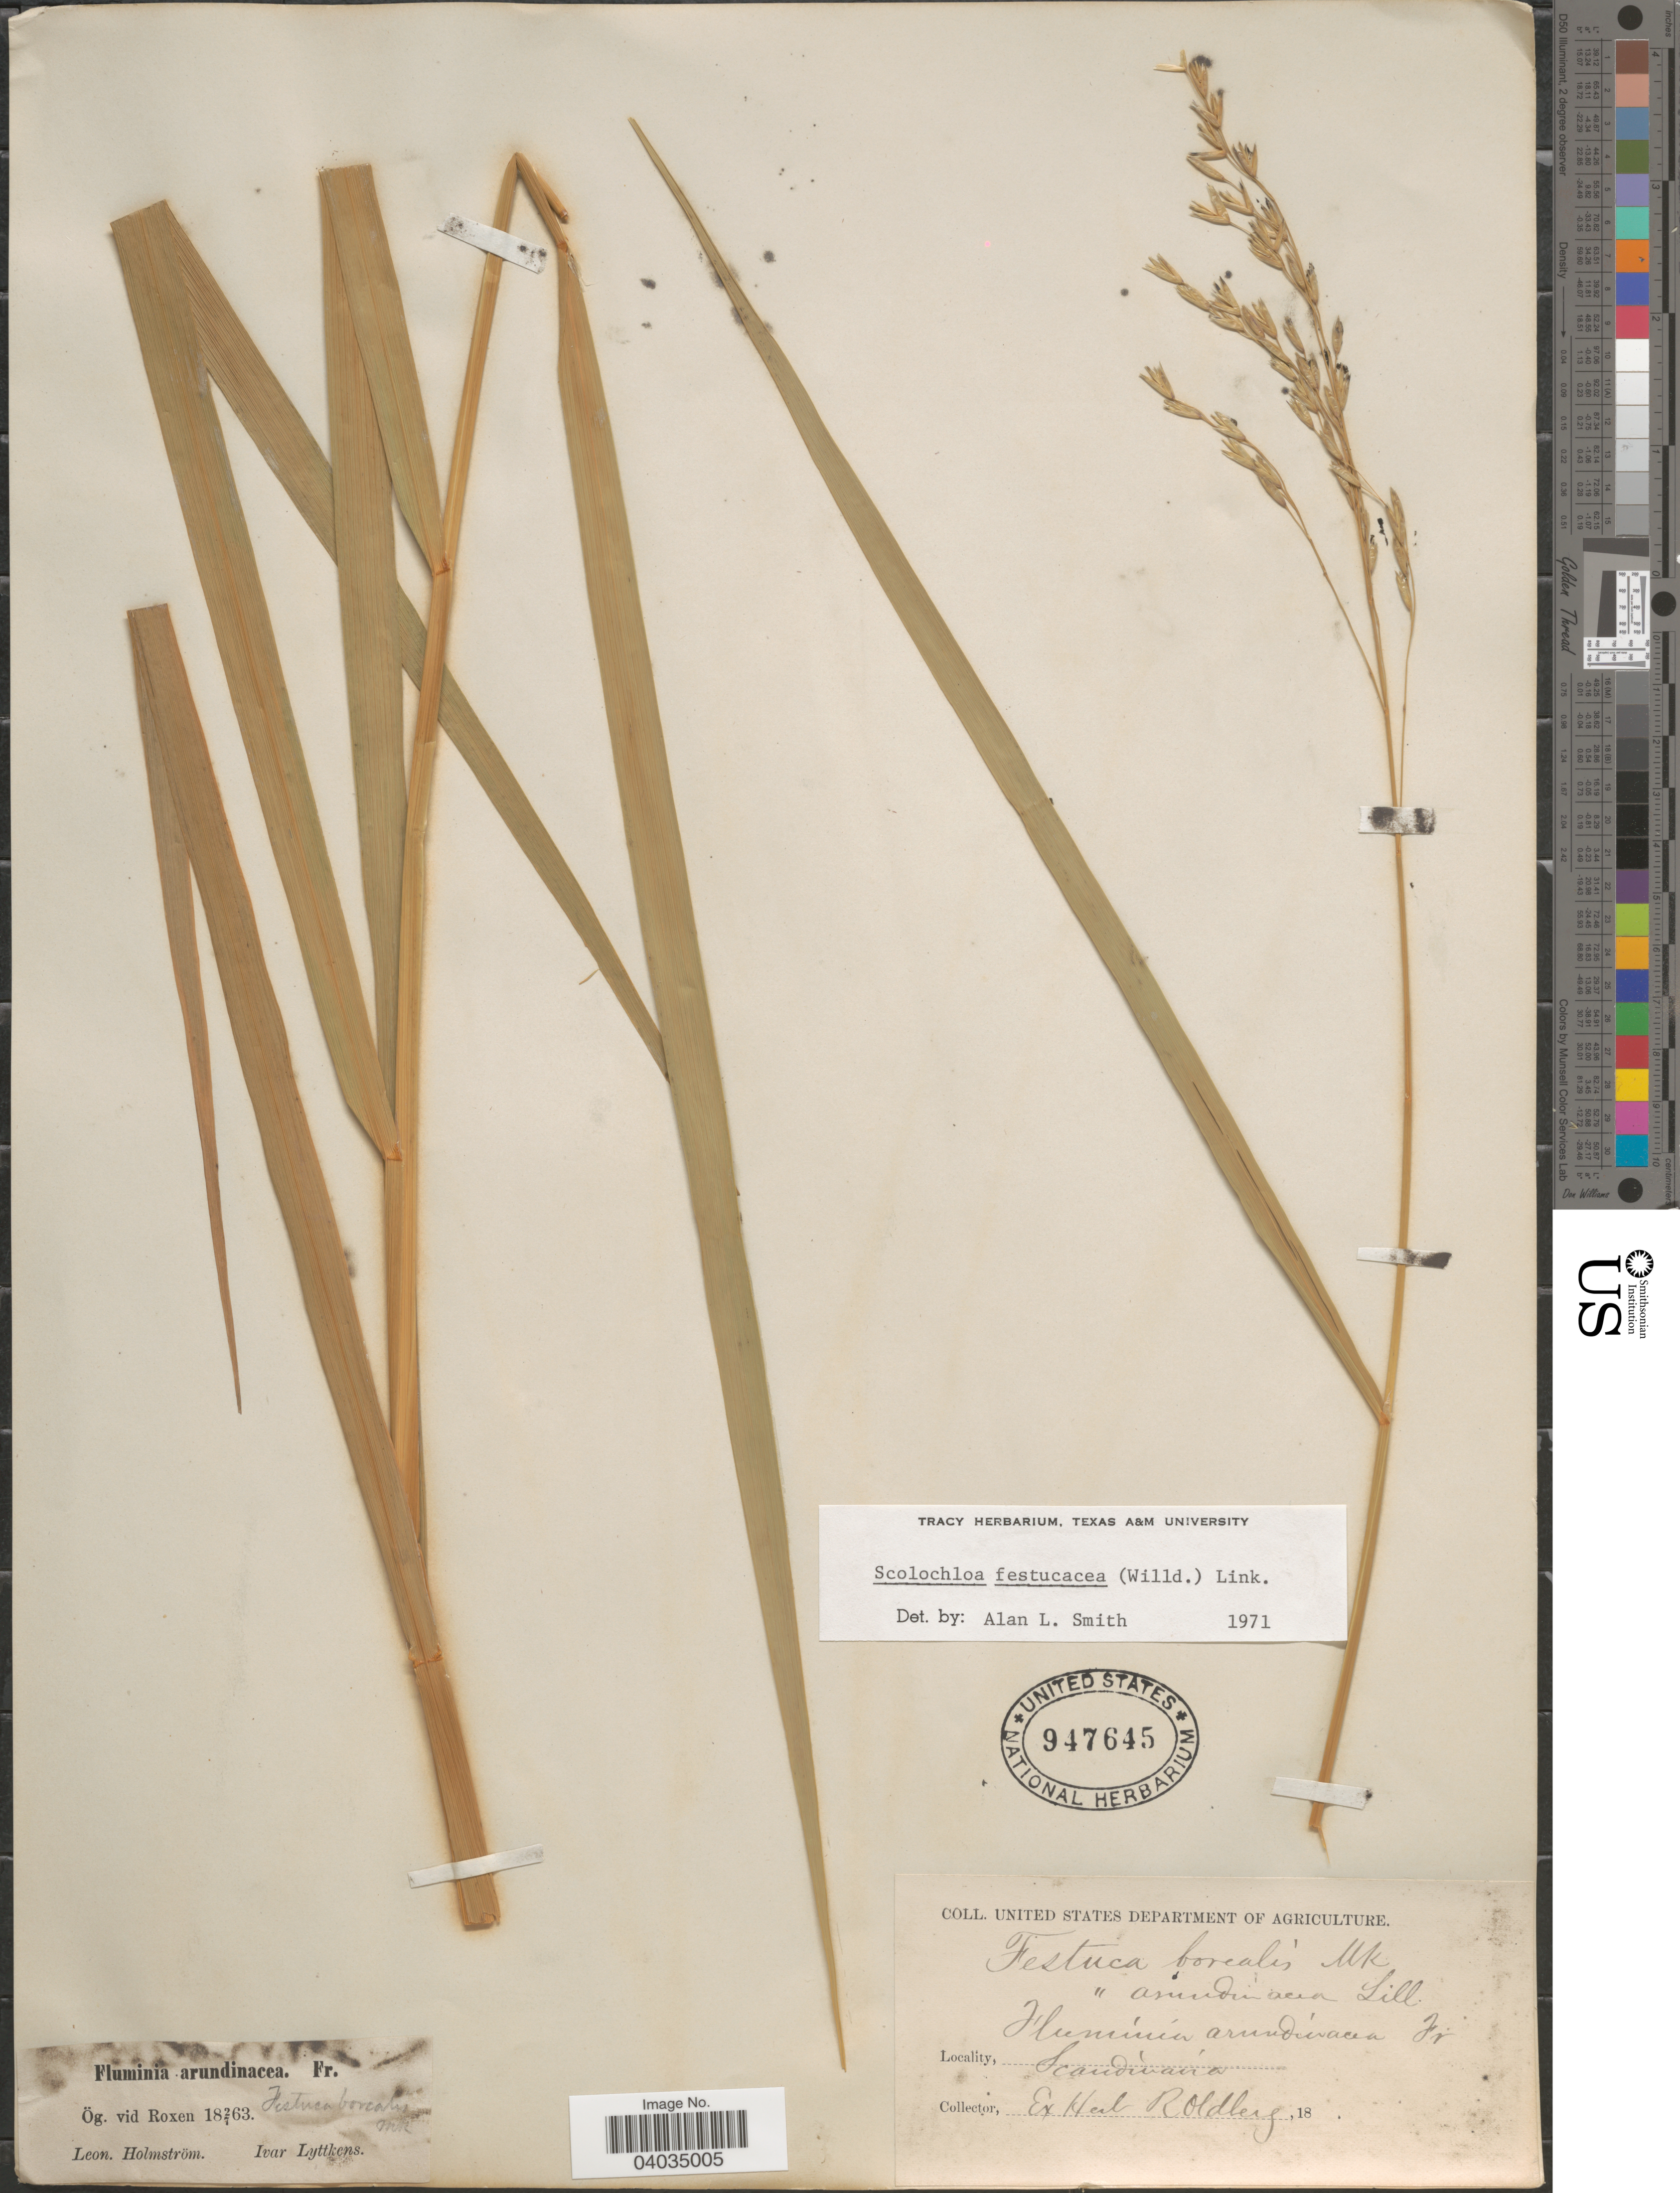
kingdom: Plantae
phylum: Tracheophyta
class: Liliopsida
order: Poales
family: Poaceae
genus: Scolochloa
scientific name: Scolochloa festucacea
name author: (Willd.) Link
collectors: L. Holmström & I. Lyttkens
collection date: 1863-07-02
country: Sweden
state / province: Östergötland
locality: Ög. vid Roxen. Scandinavia.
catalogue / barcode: US 947645